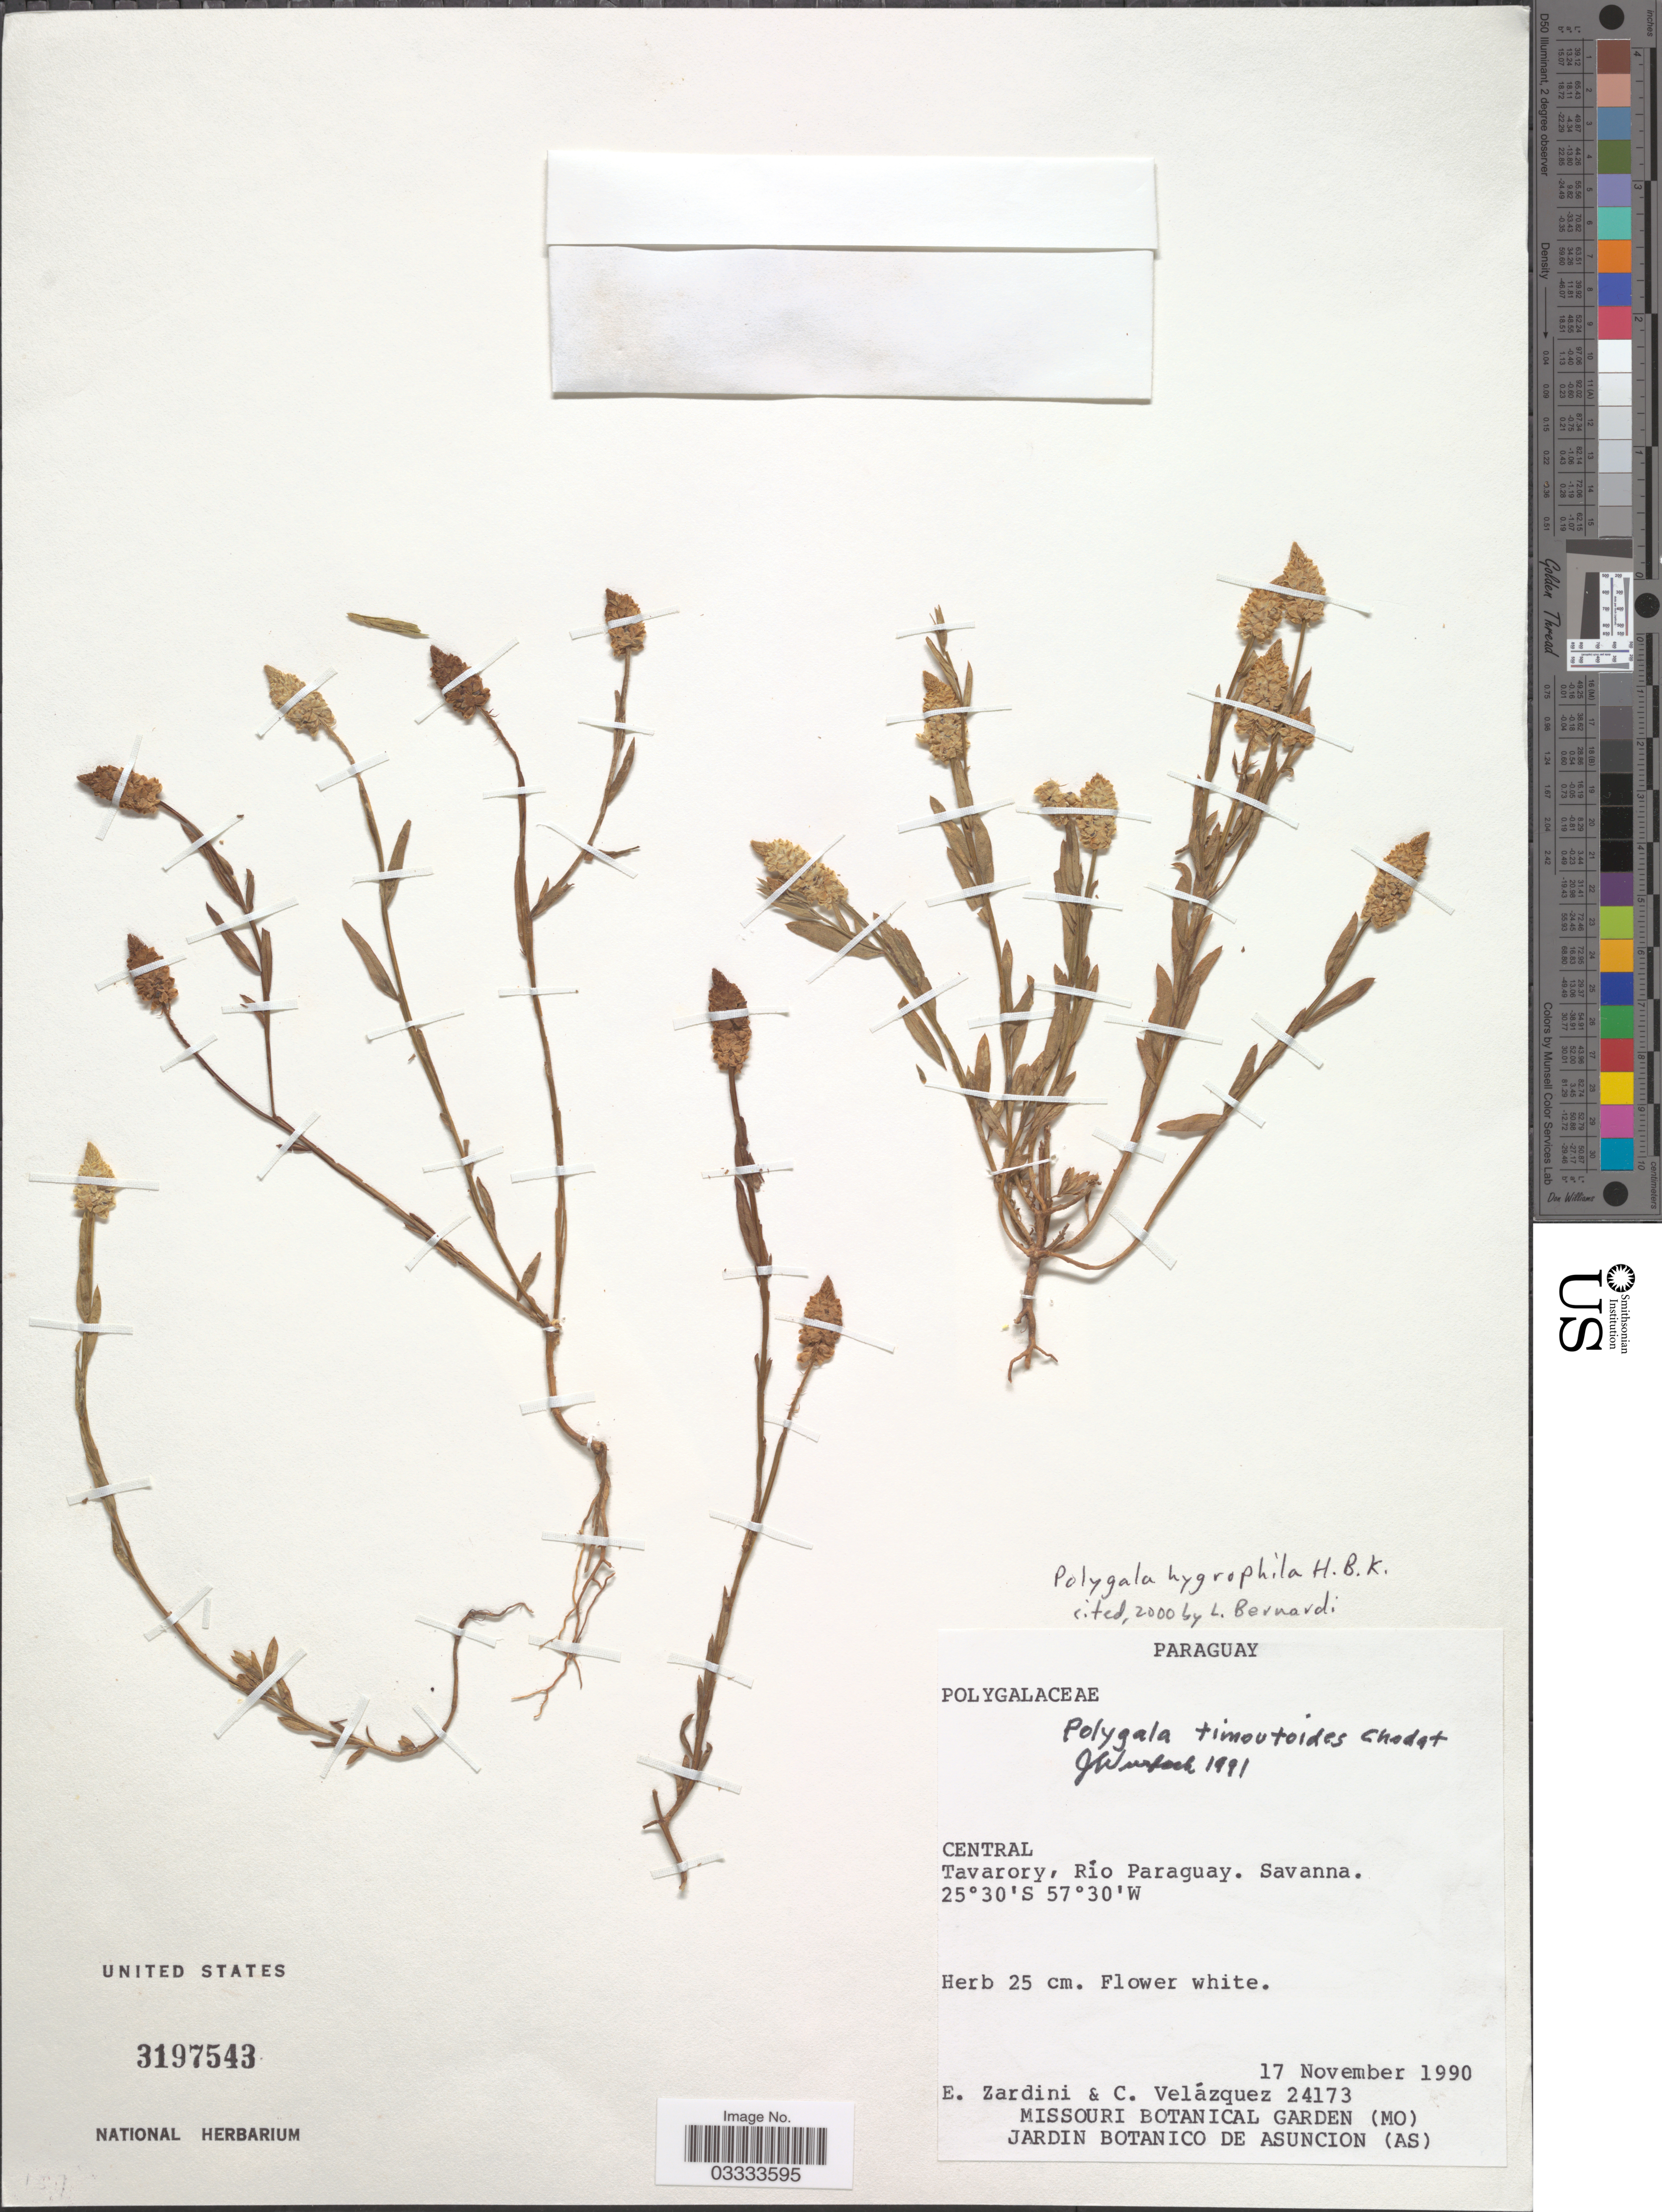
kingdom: Plantae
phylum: Tracheophyta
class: Magnoliopsida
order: Fabales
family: Polygalaceae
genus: Polygala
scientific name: Polygala hygrophila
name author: Kunth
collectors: E. Zardini & C. Velázquez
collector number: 24173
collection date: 1990-11-17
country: Paraguay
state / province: Central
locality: Tavarory, Río Paraguay.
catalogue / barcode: US 3197543